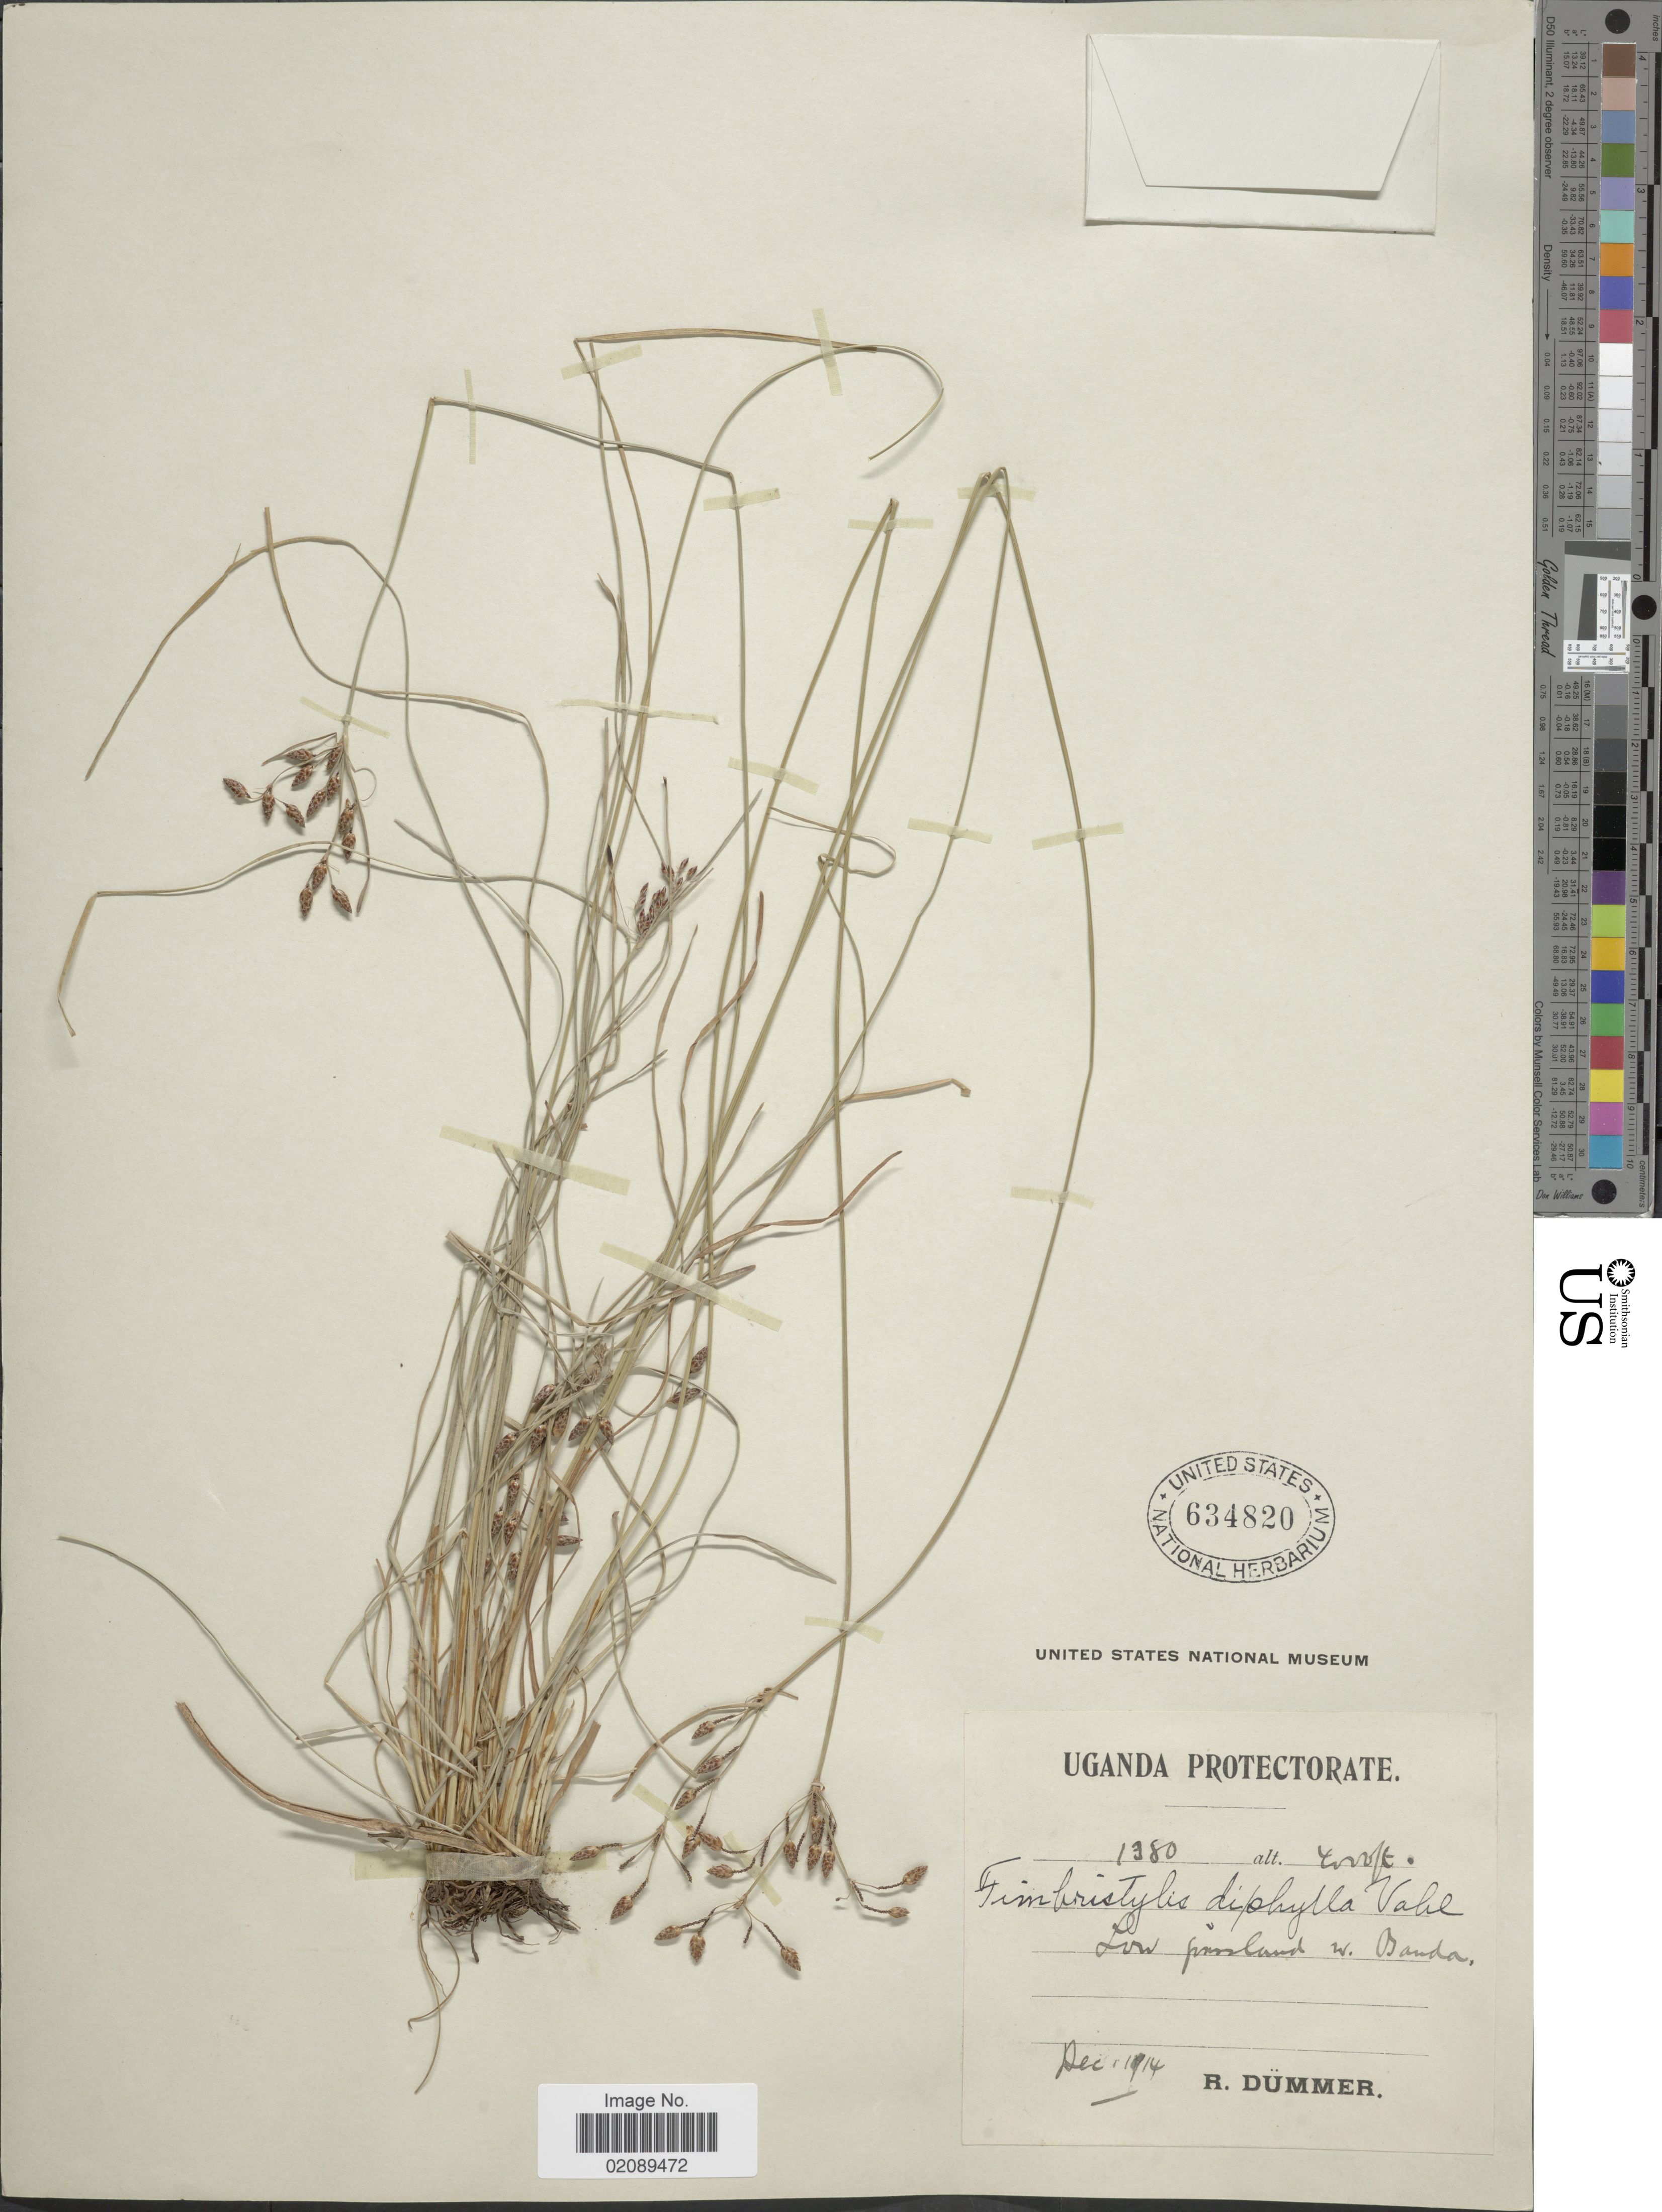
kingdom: Plantae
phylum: Tracheophyta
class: Liliopsida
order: Poales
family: Cyperaceae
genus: Fimbristylis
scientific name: Fimbristylis dichotoma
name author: (L.) Vahl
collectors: R. A. Dümmer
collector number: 1380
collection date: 1914-12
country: Uganda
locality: Low grassland nr. Banda.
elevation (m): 1219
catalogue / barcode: US 634820